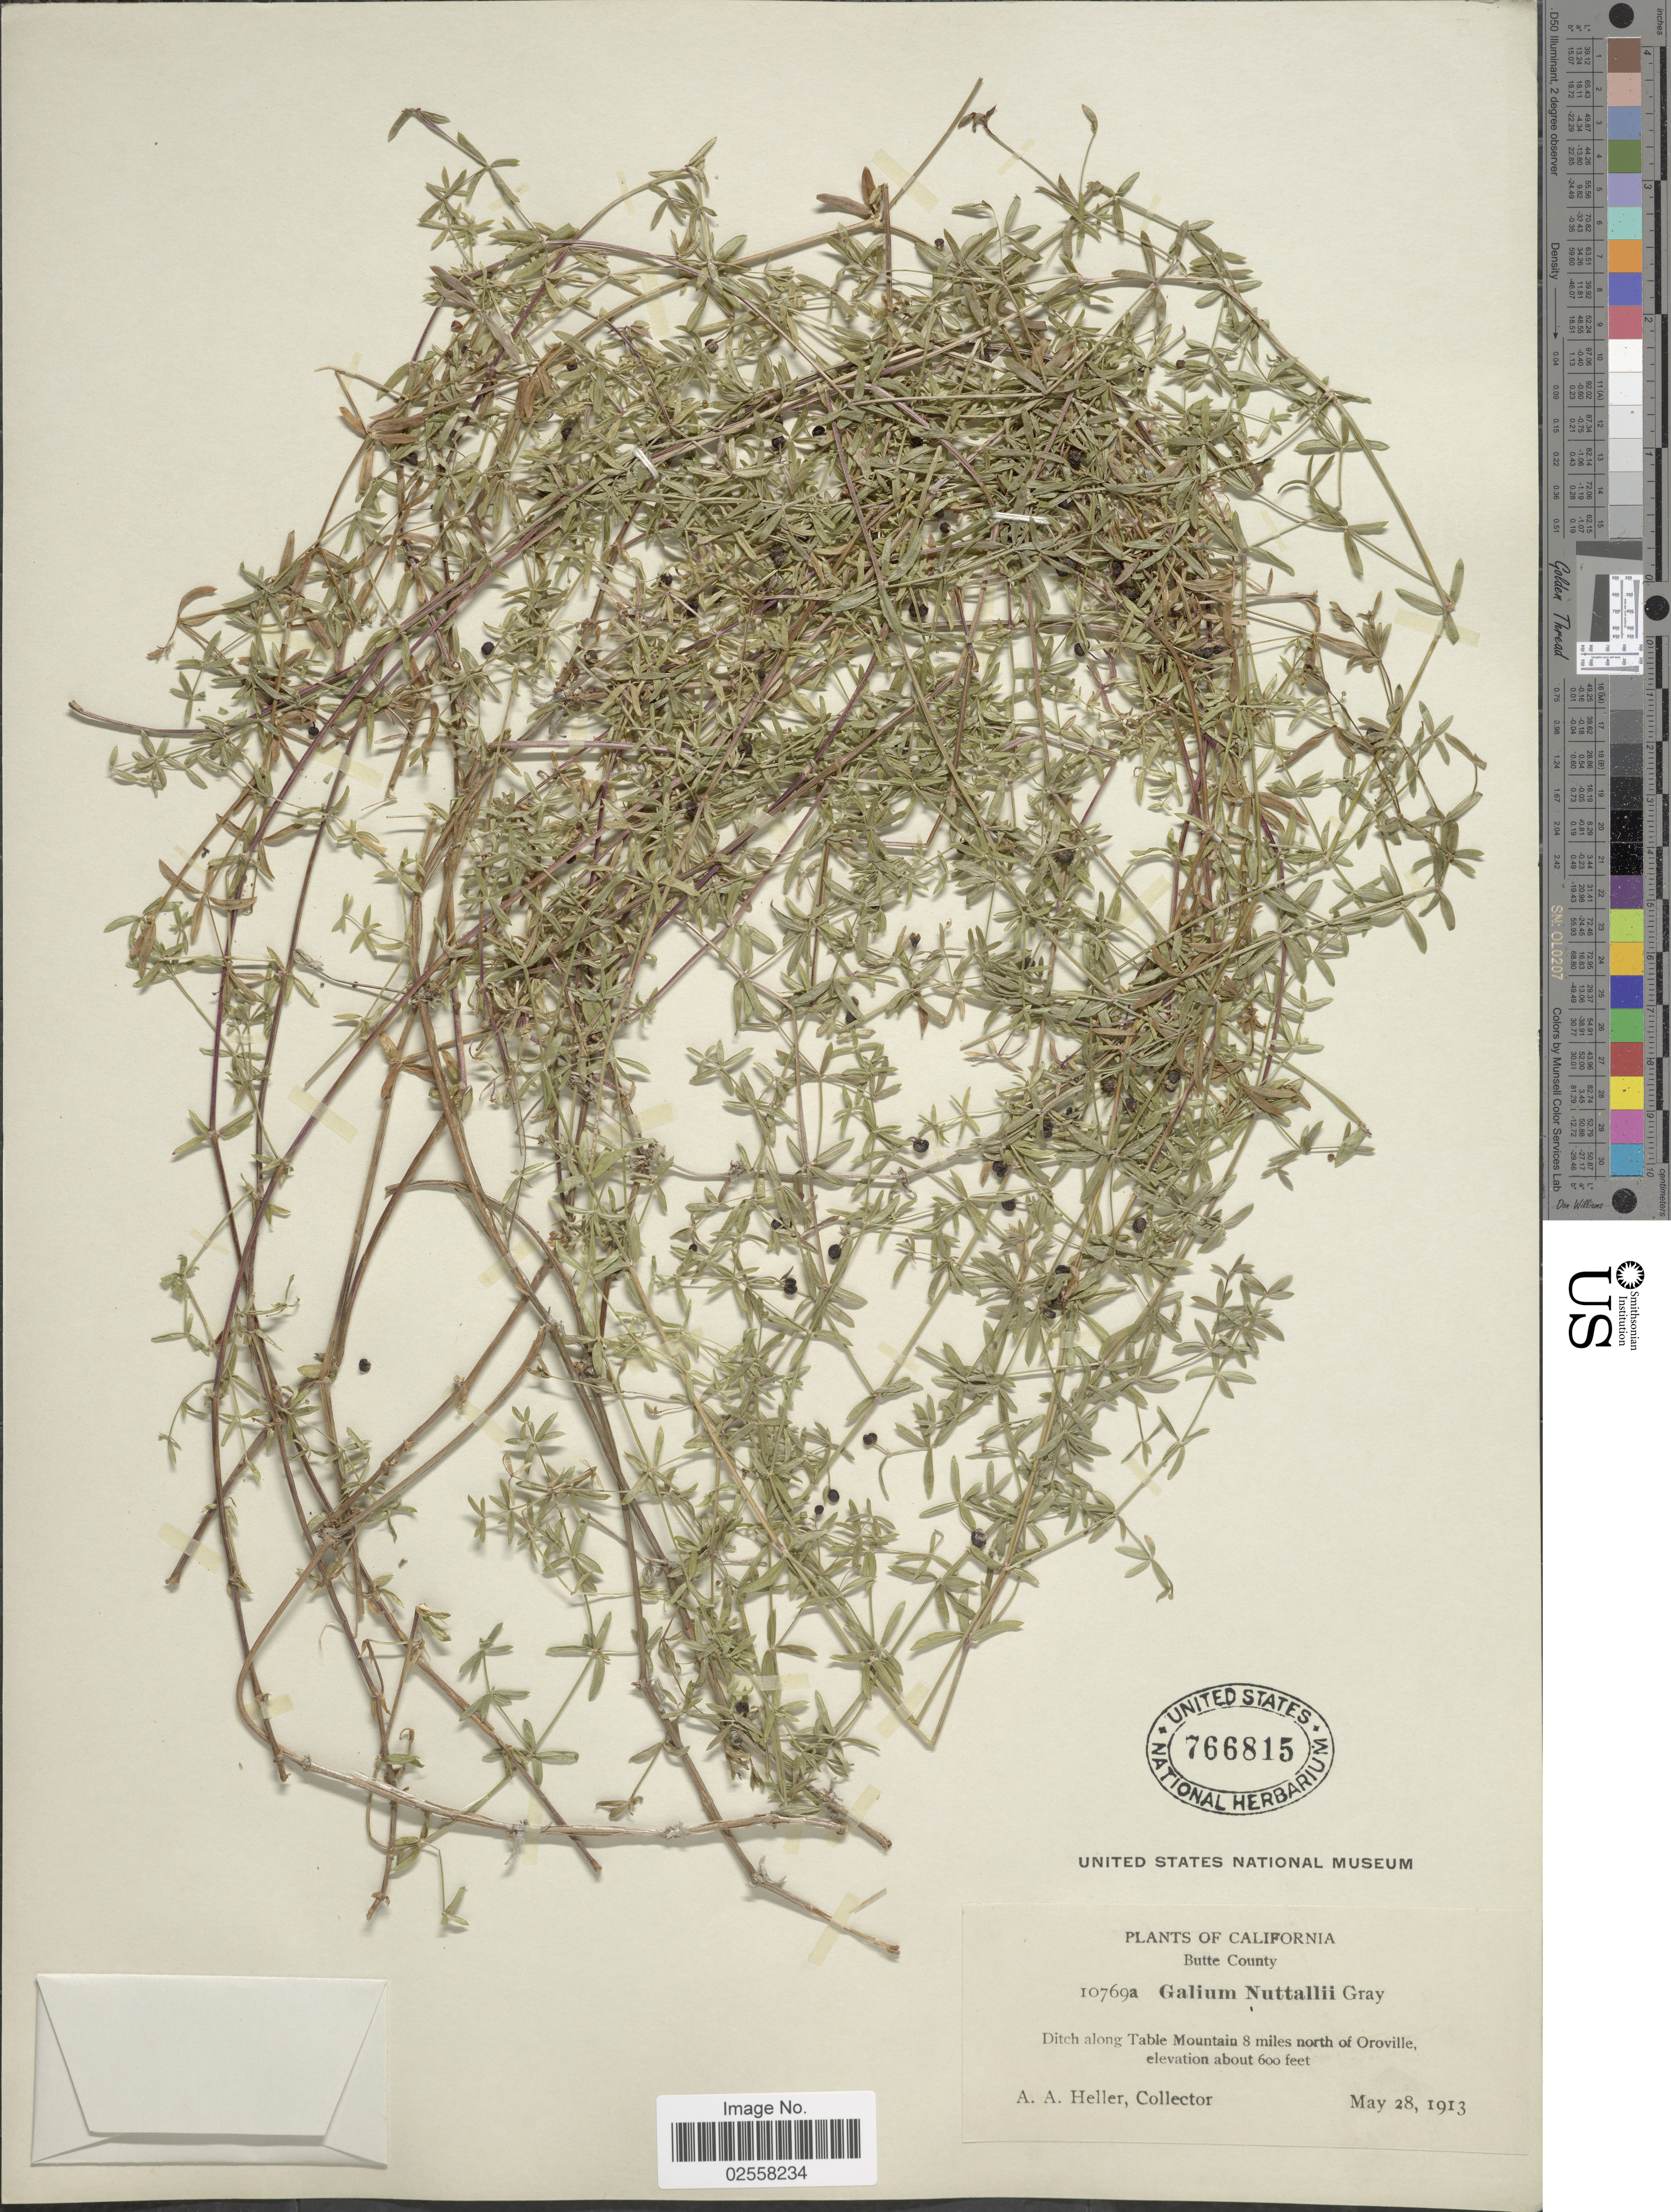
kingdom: Plantae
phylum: Tracheophyta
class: Magnoliopsida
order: Gentianales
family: Rubiaceae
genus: Galium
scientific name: Galium nuttallii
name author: A. Gray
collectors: A. A. Heller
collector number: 10769a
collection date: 1913-05-28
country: United States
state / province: California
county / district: Butte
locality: Butte County, Ditch along Table Mountain 8 miles north of Oroville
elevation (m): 183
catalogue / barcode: US 766815